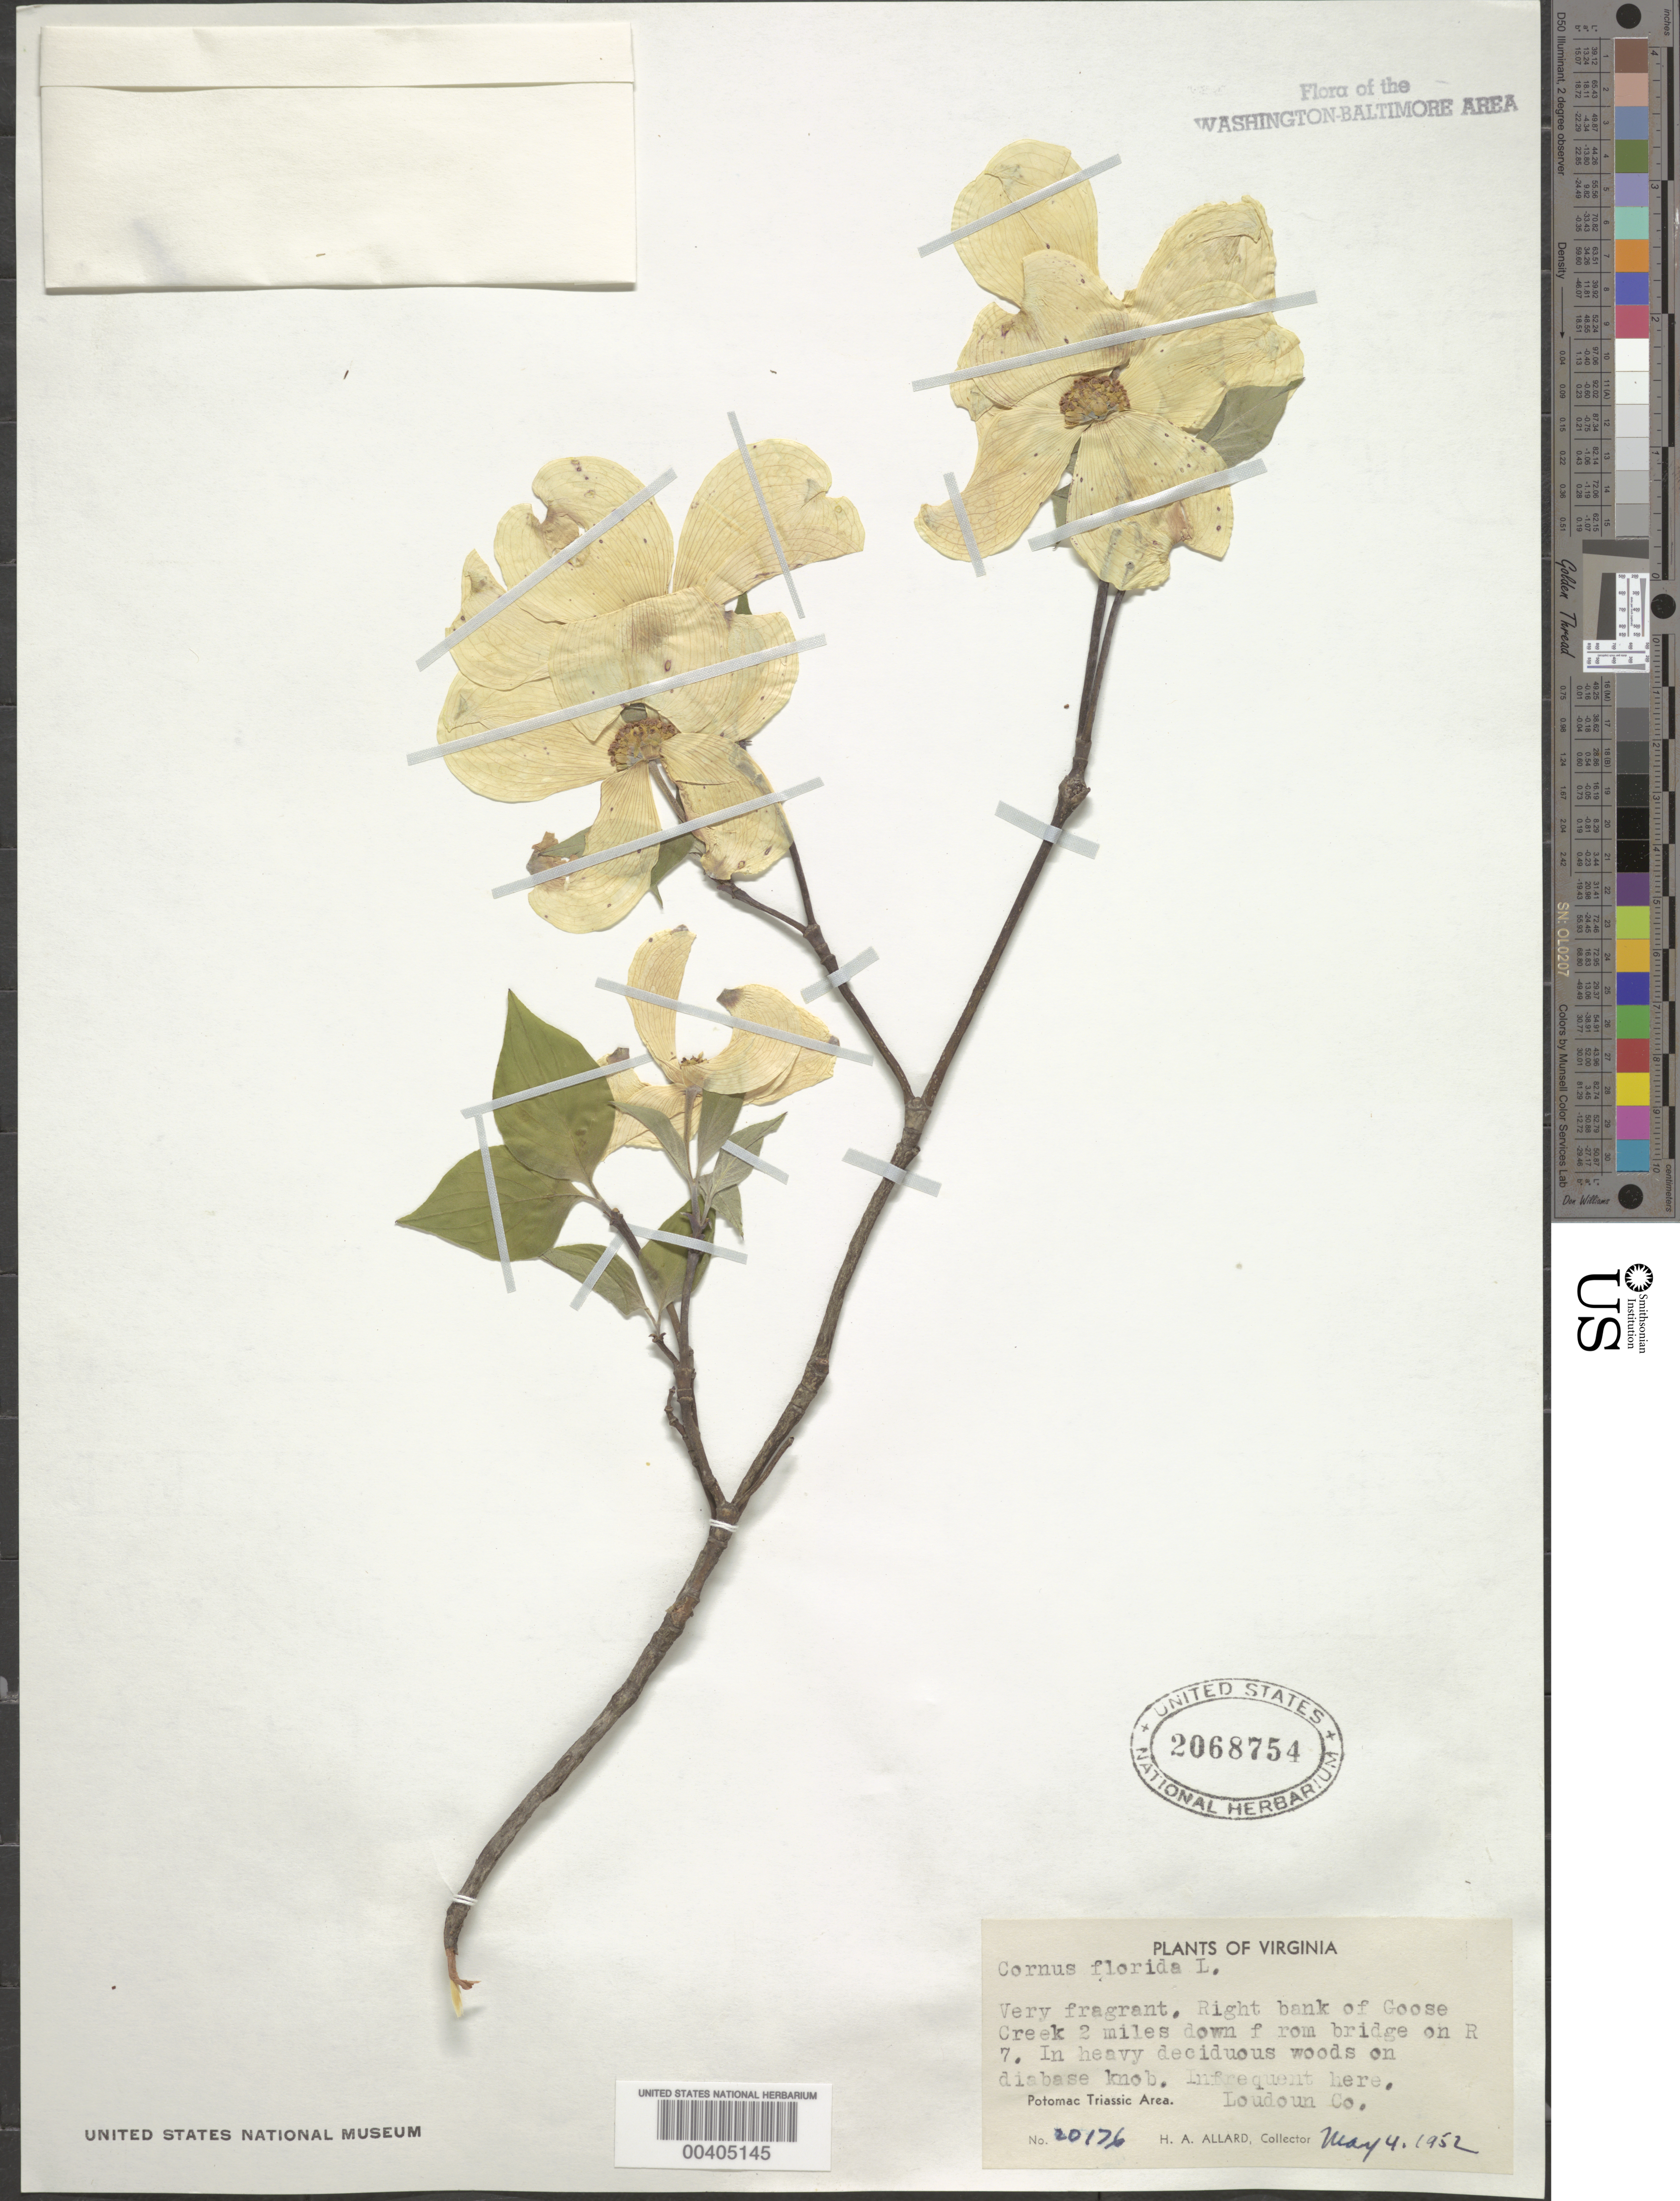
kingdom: Plantae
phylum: Tracheophyta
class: Magnoliopsida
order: Cornales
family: Cornaceae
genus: Cornus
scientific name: Cornus florida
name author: L.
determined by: Leonard, Emery C., (US)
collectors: H. A. Allard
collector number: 20176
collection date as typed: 04 May 1952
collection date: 1952-05-04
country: United States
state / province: Virginia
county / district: Loudoun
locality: Right bank of Goose Creek, 2 mi. down from bridge on R.7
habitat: Heavy deciduous woods on diabase knob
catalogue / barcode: US 2068754